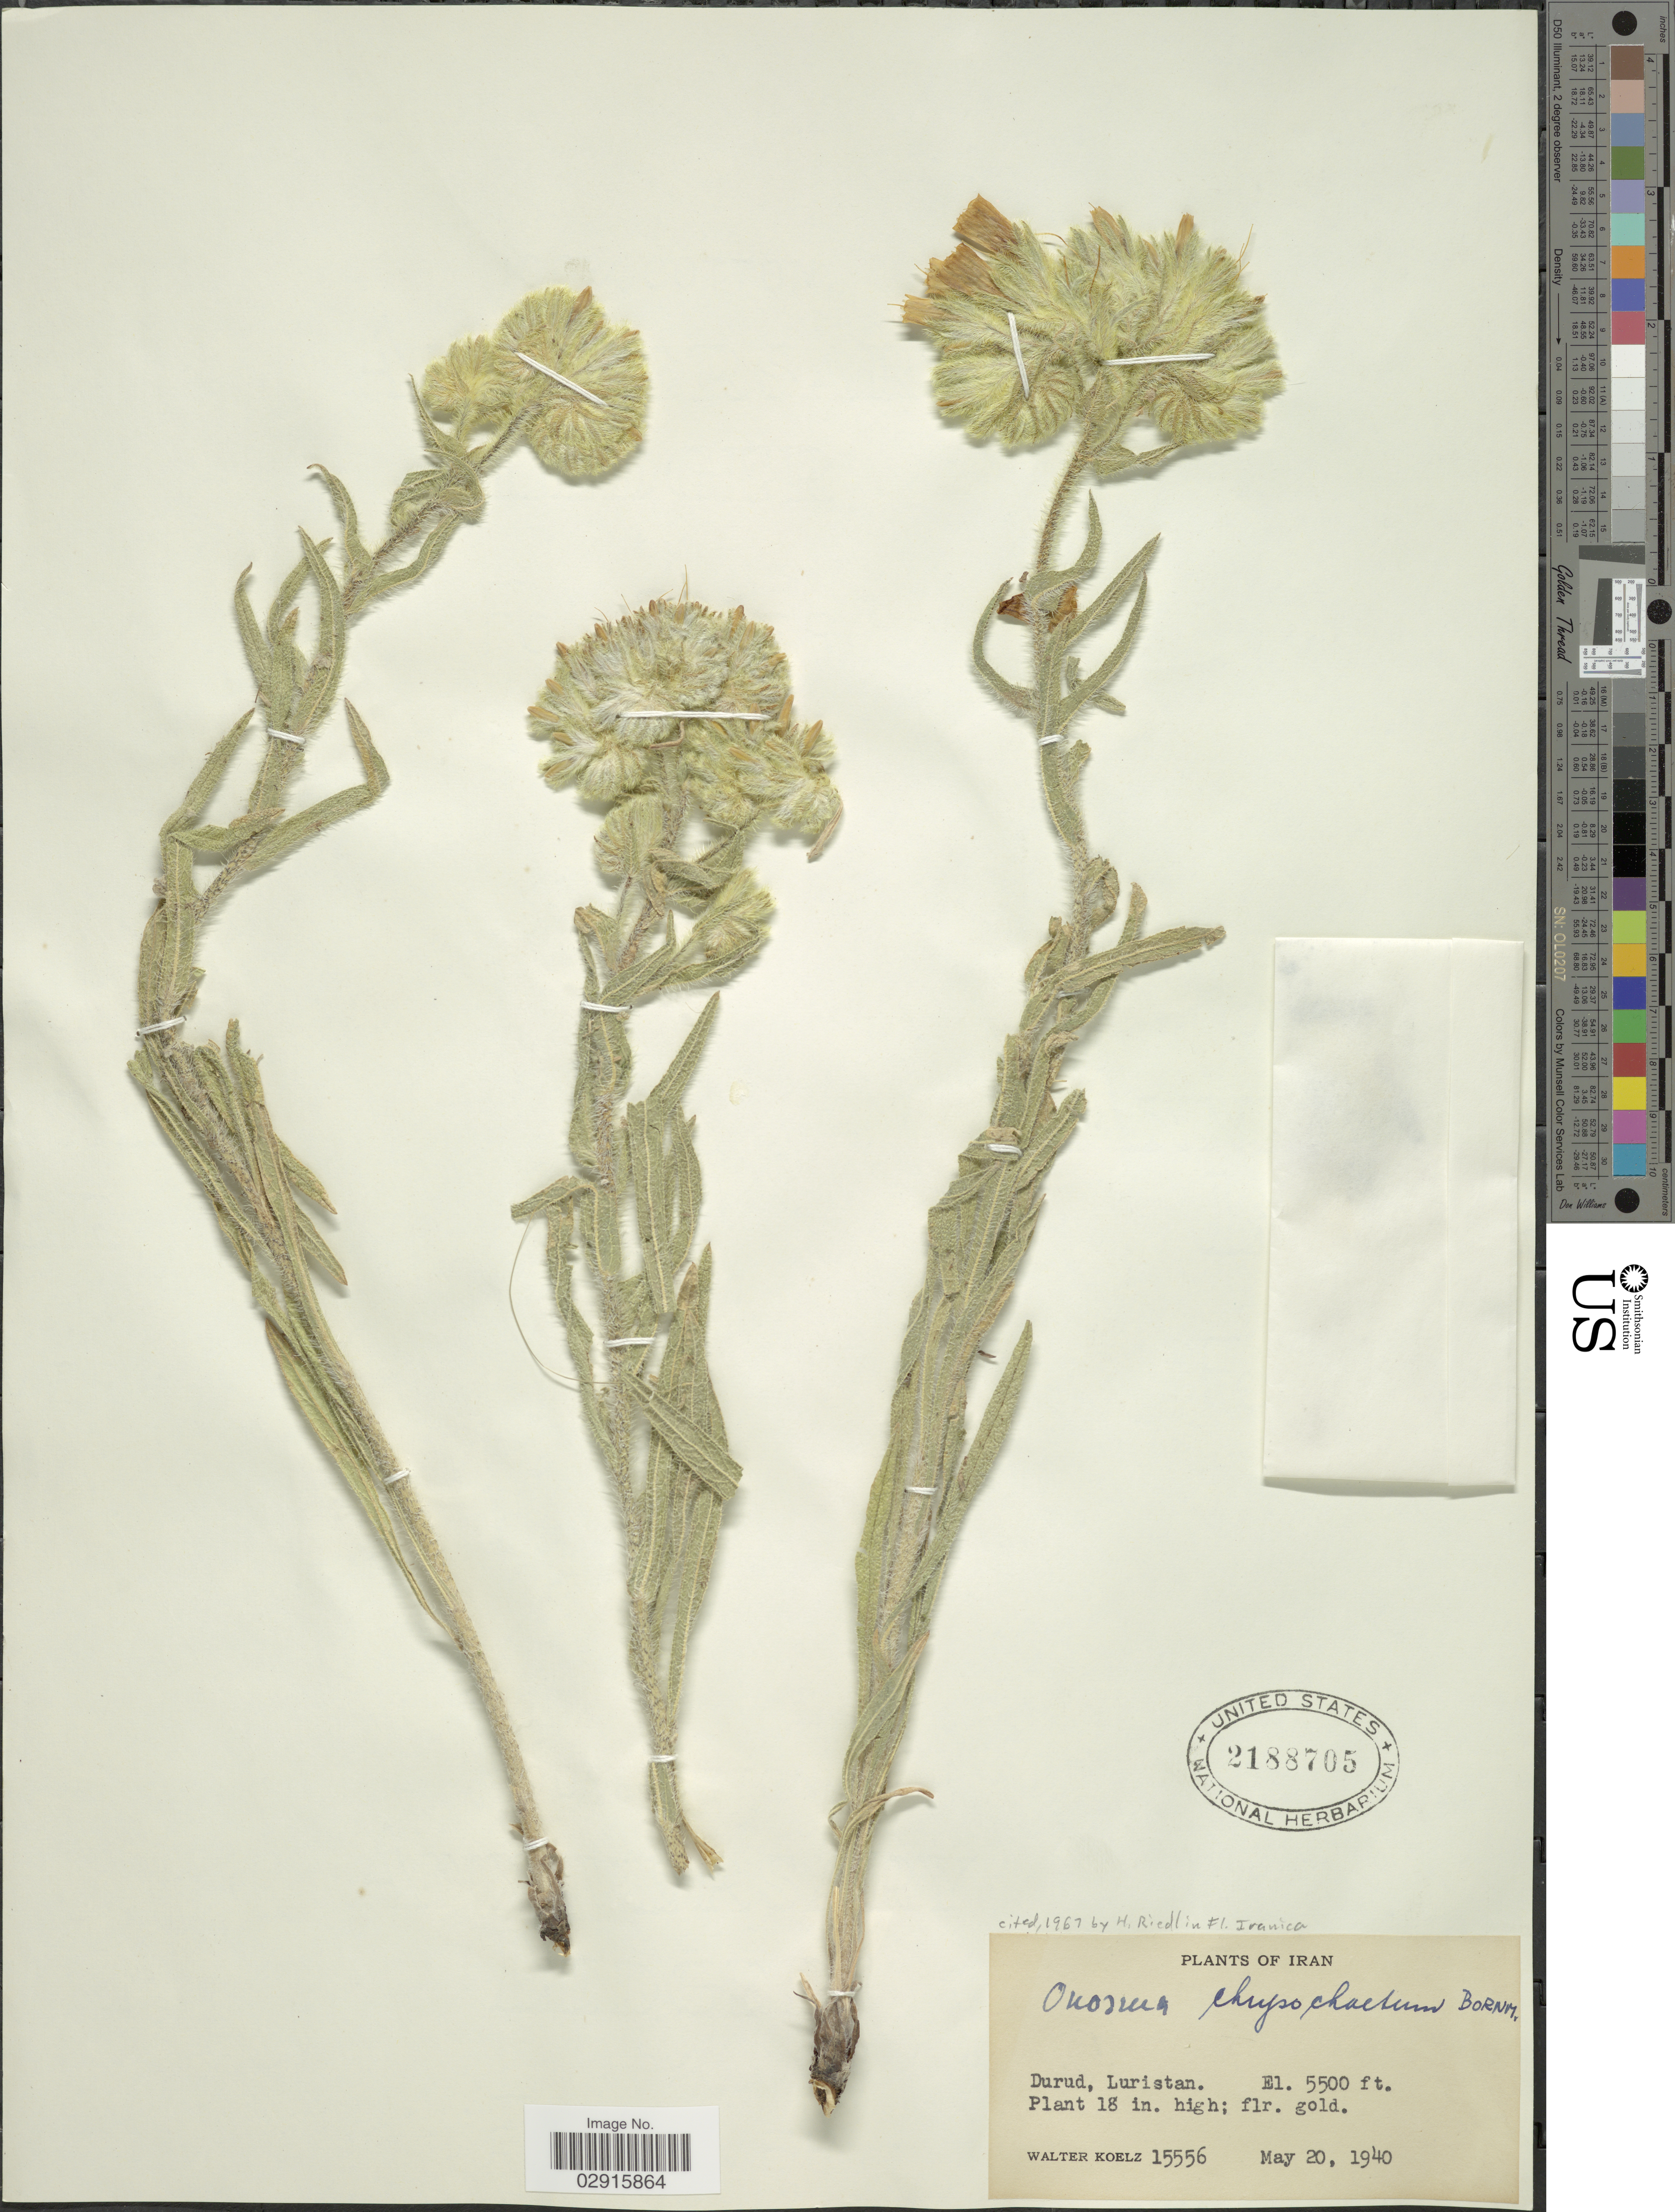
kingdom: Plantae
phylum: Tracheophyta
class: Magnoliopsida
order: Boraginales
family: Boraginaceae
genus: Onosma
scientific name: Onosma chrysochaetum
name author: Bornm.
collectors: W. N. Koelz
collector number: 15556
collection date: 1940-05-20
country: Iran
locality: Durud, Luristan.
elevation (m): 1676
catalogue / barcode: US 2188705